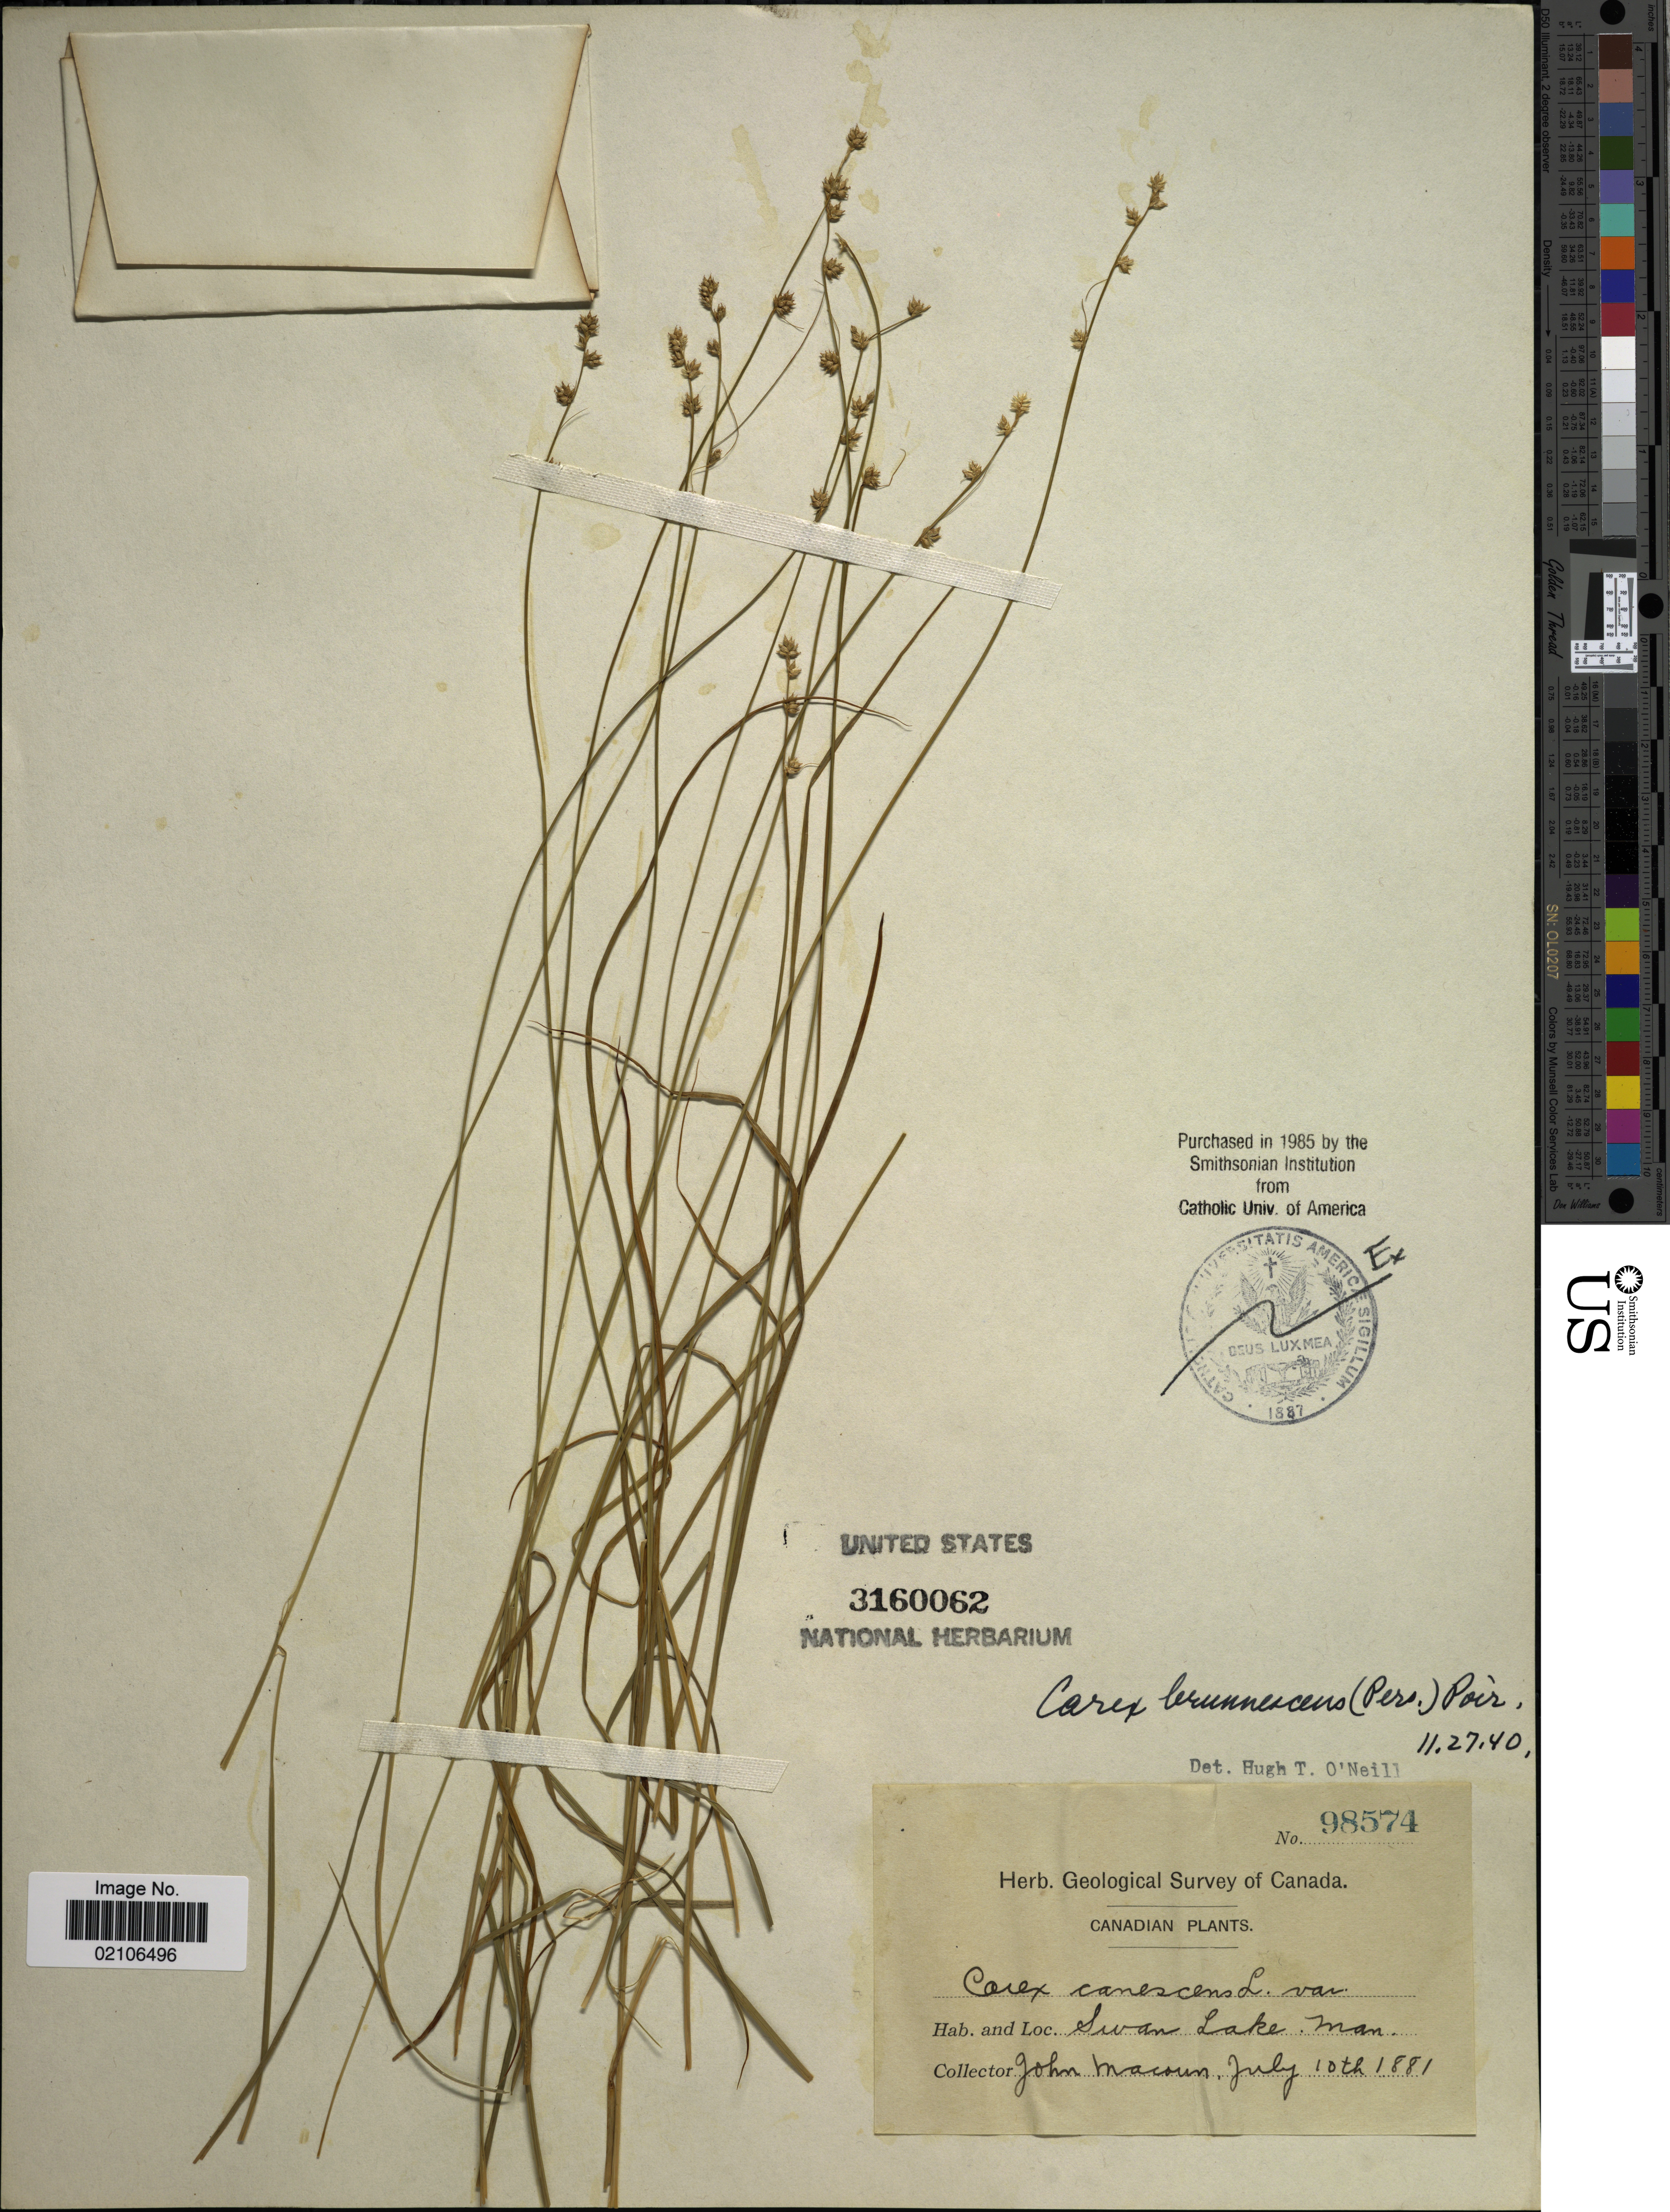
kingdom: Plantae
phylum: Tracheophyta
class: Liliopsida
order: Poales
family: Cyperaceae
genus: Carex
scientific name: Carex brunnescens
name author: (Pers.) Poir.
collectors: J. Macoun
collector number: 98574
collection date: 1881-07-10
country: Canada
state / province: Manitoba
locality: Swan Lake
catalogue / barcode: US 3160062